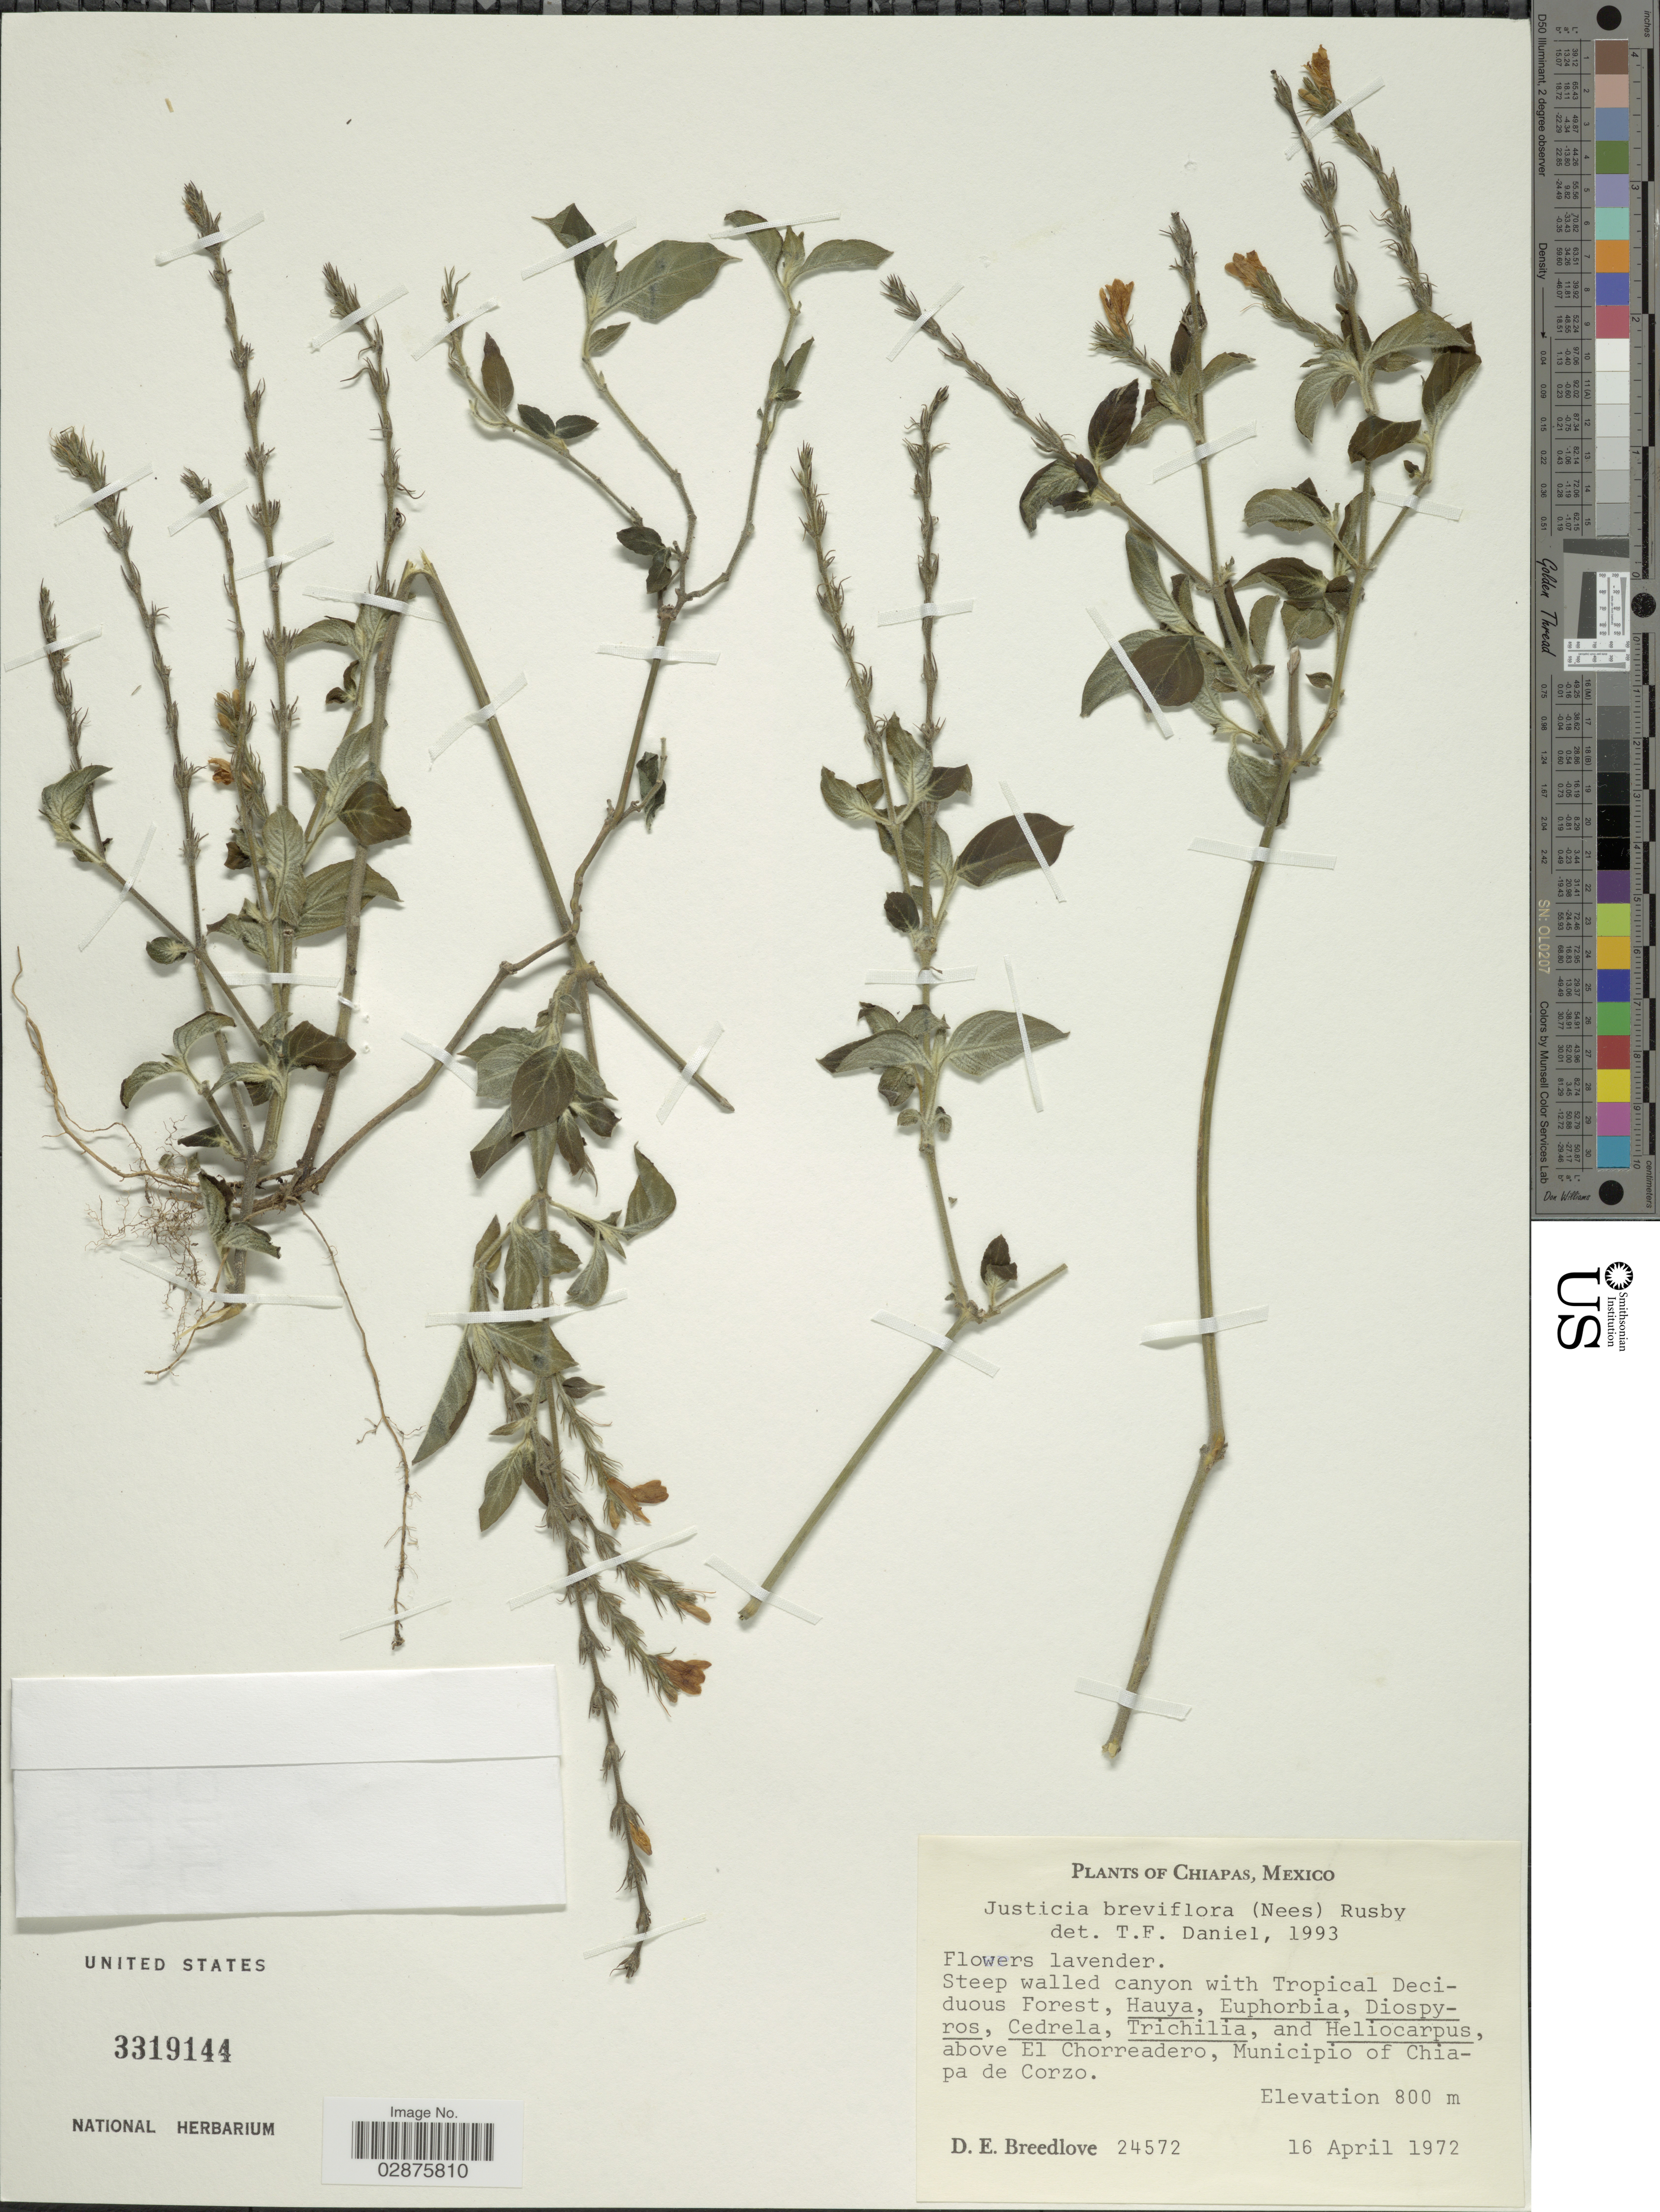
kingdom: Plantae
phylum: Tracheophyta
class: Magnoliopsida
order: Lamiales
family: Acanthaceae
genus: Justicia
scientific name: Justicia breviflora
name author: (Nees) Rusby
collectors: D. E. Breedlove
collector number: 24572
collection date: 1972-04-16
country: Mexico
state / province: Chiapas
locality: Above El Chorreadero, Municipio of Chiapa de Corzo.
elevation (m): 800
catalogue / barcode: US 3319144